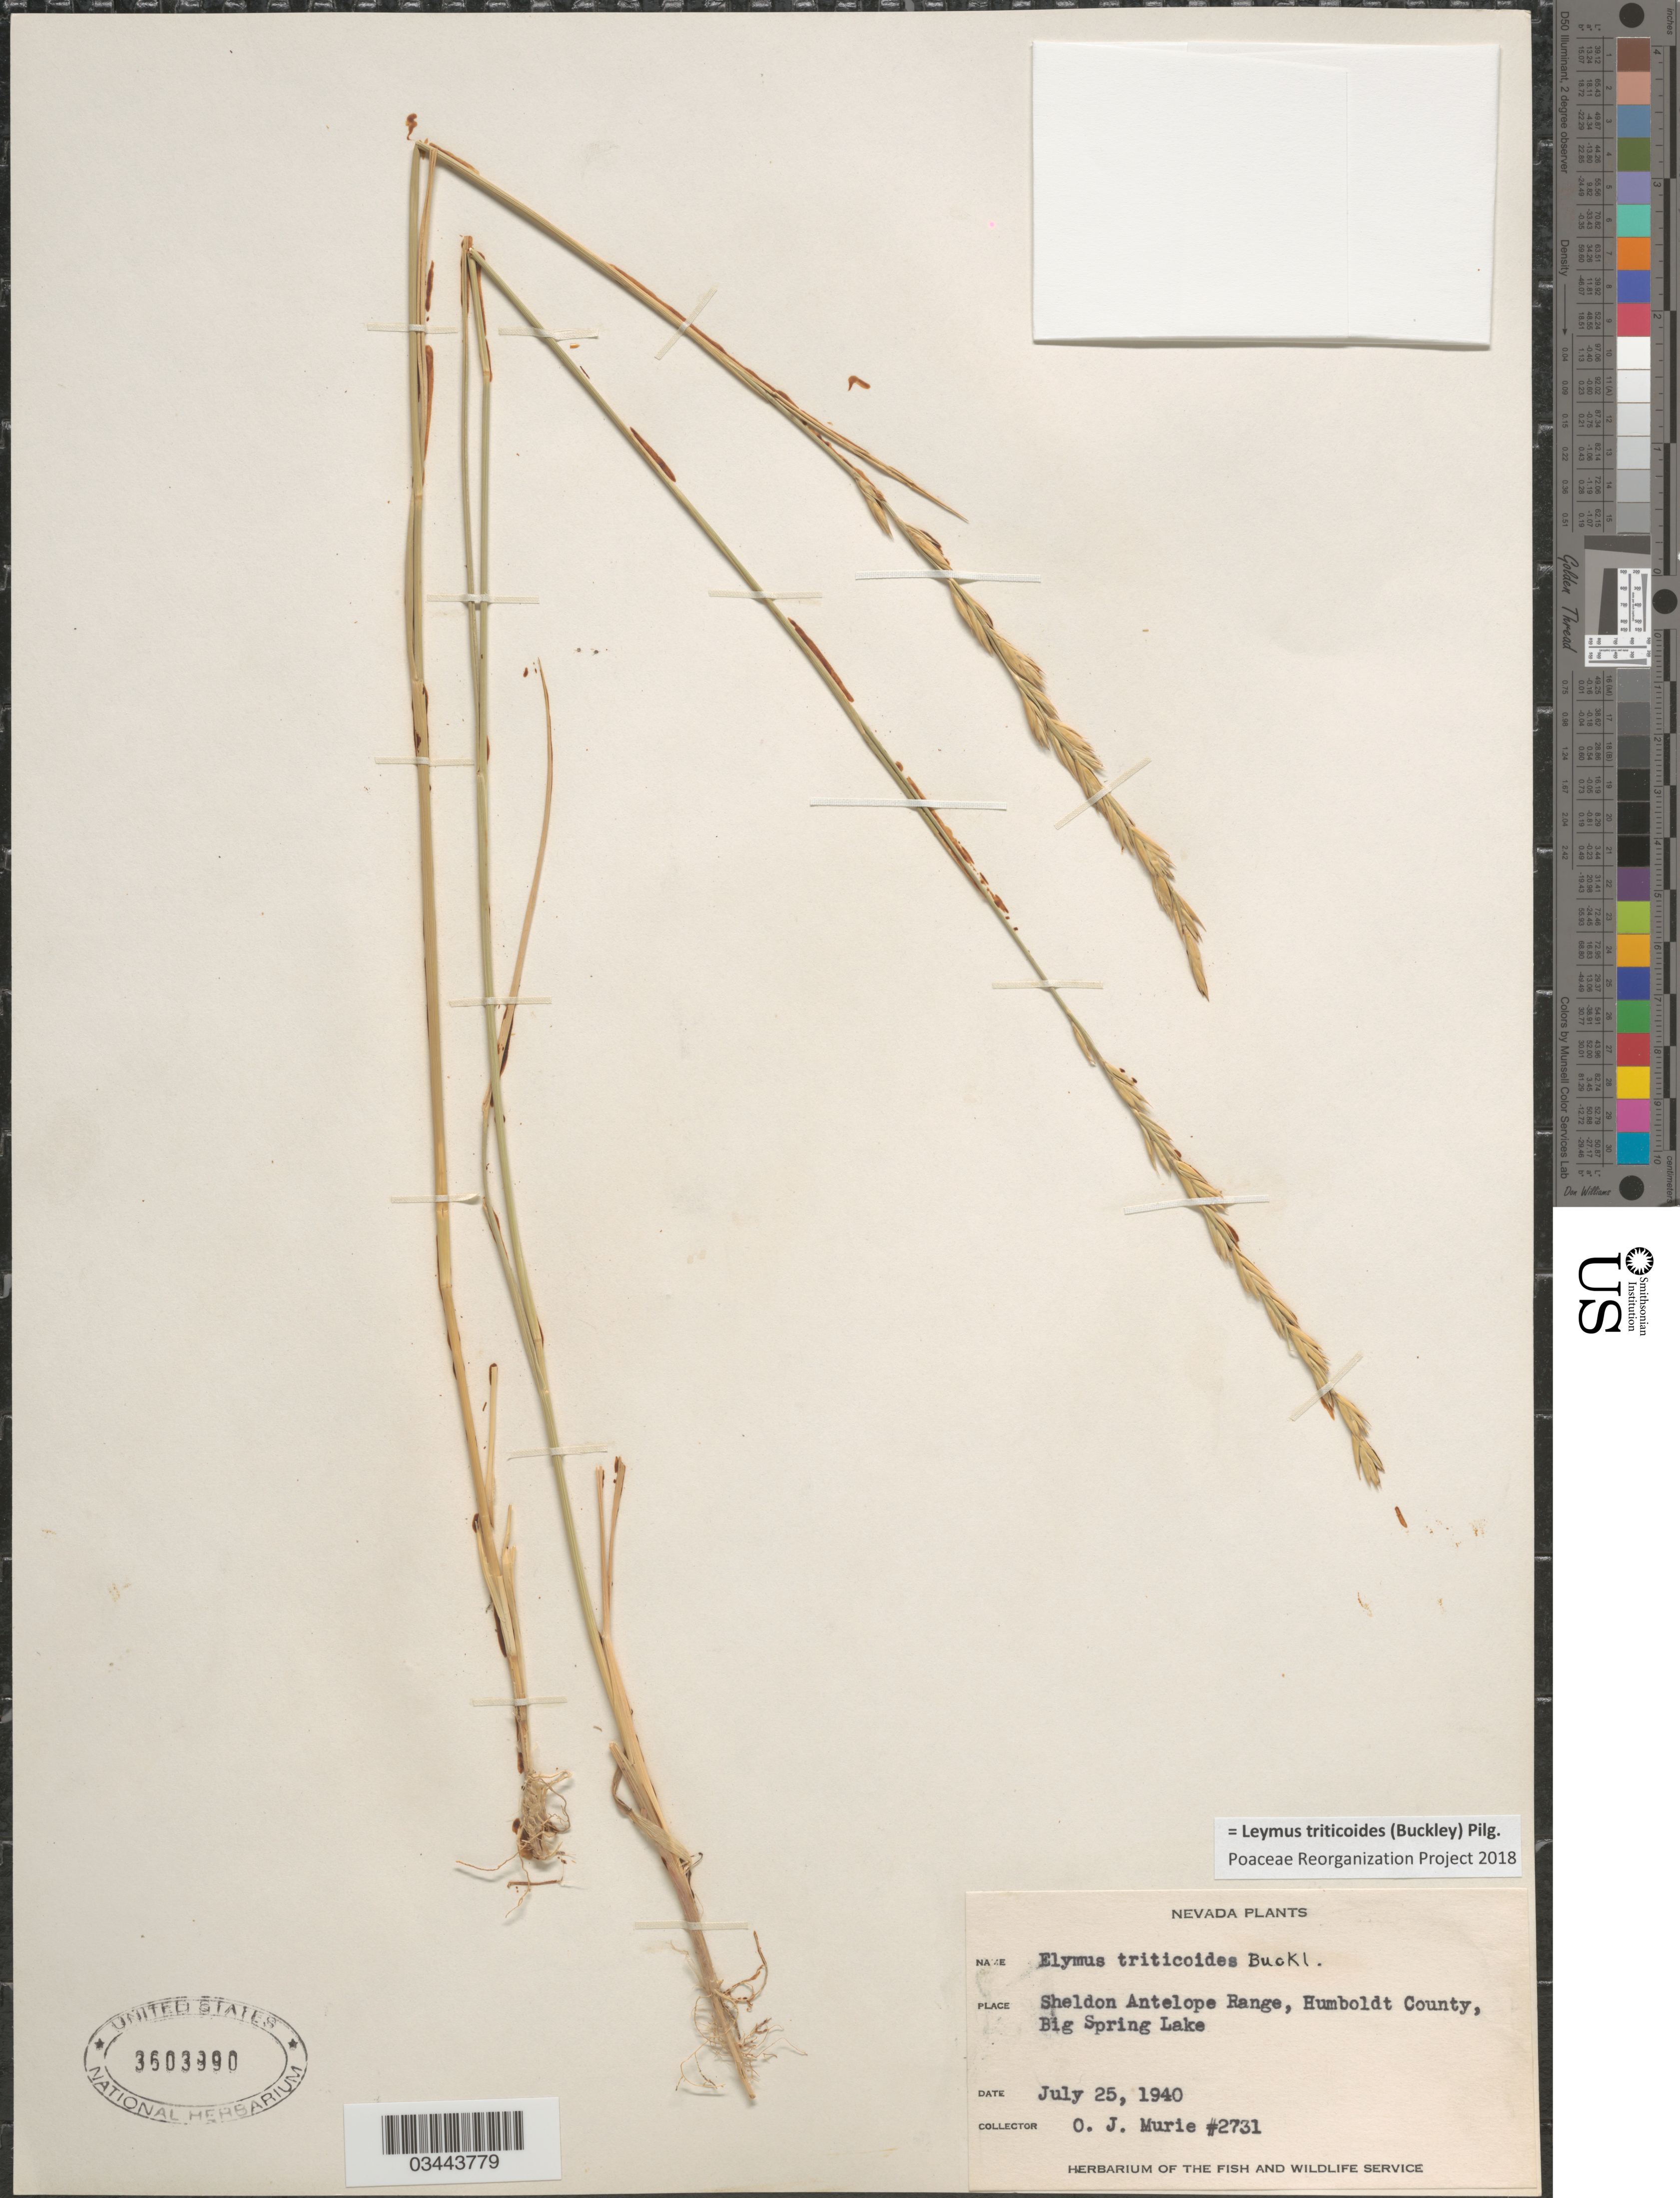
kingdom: Plantae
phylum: Tracheophyta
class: Liliopsida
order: Poales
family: Poaceae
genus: Leymus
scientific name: Leymus triticoides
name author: (Buckley) Pilg.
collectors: O. Murie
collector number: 2731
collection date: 1940-07-25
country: United States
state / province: Nevada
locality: Sheldon Antelope Range, Humboldt County, Big Spring Lake.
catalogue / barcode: US 3603990